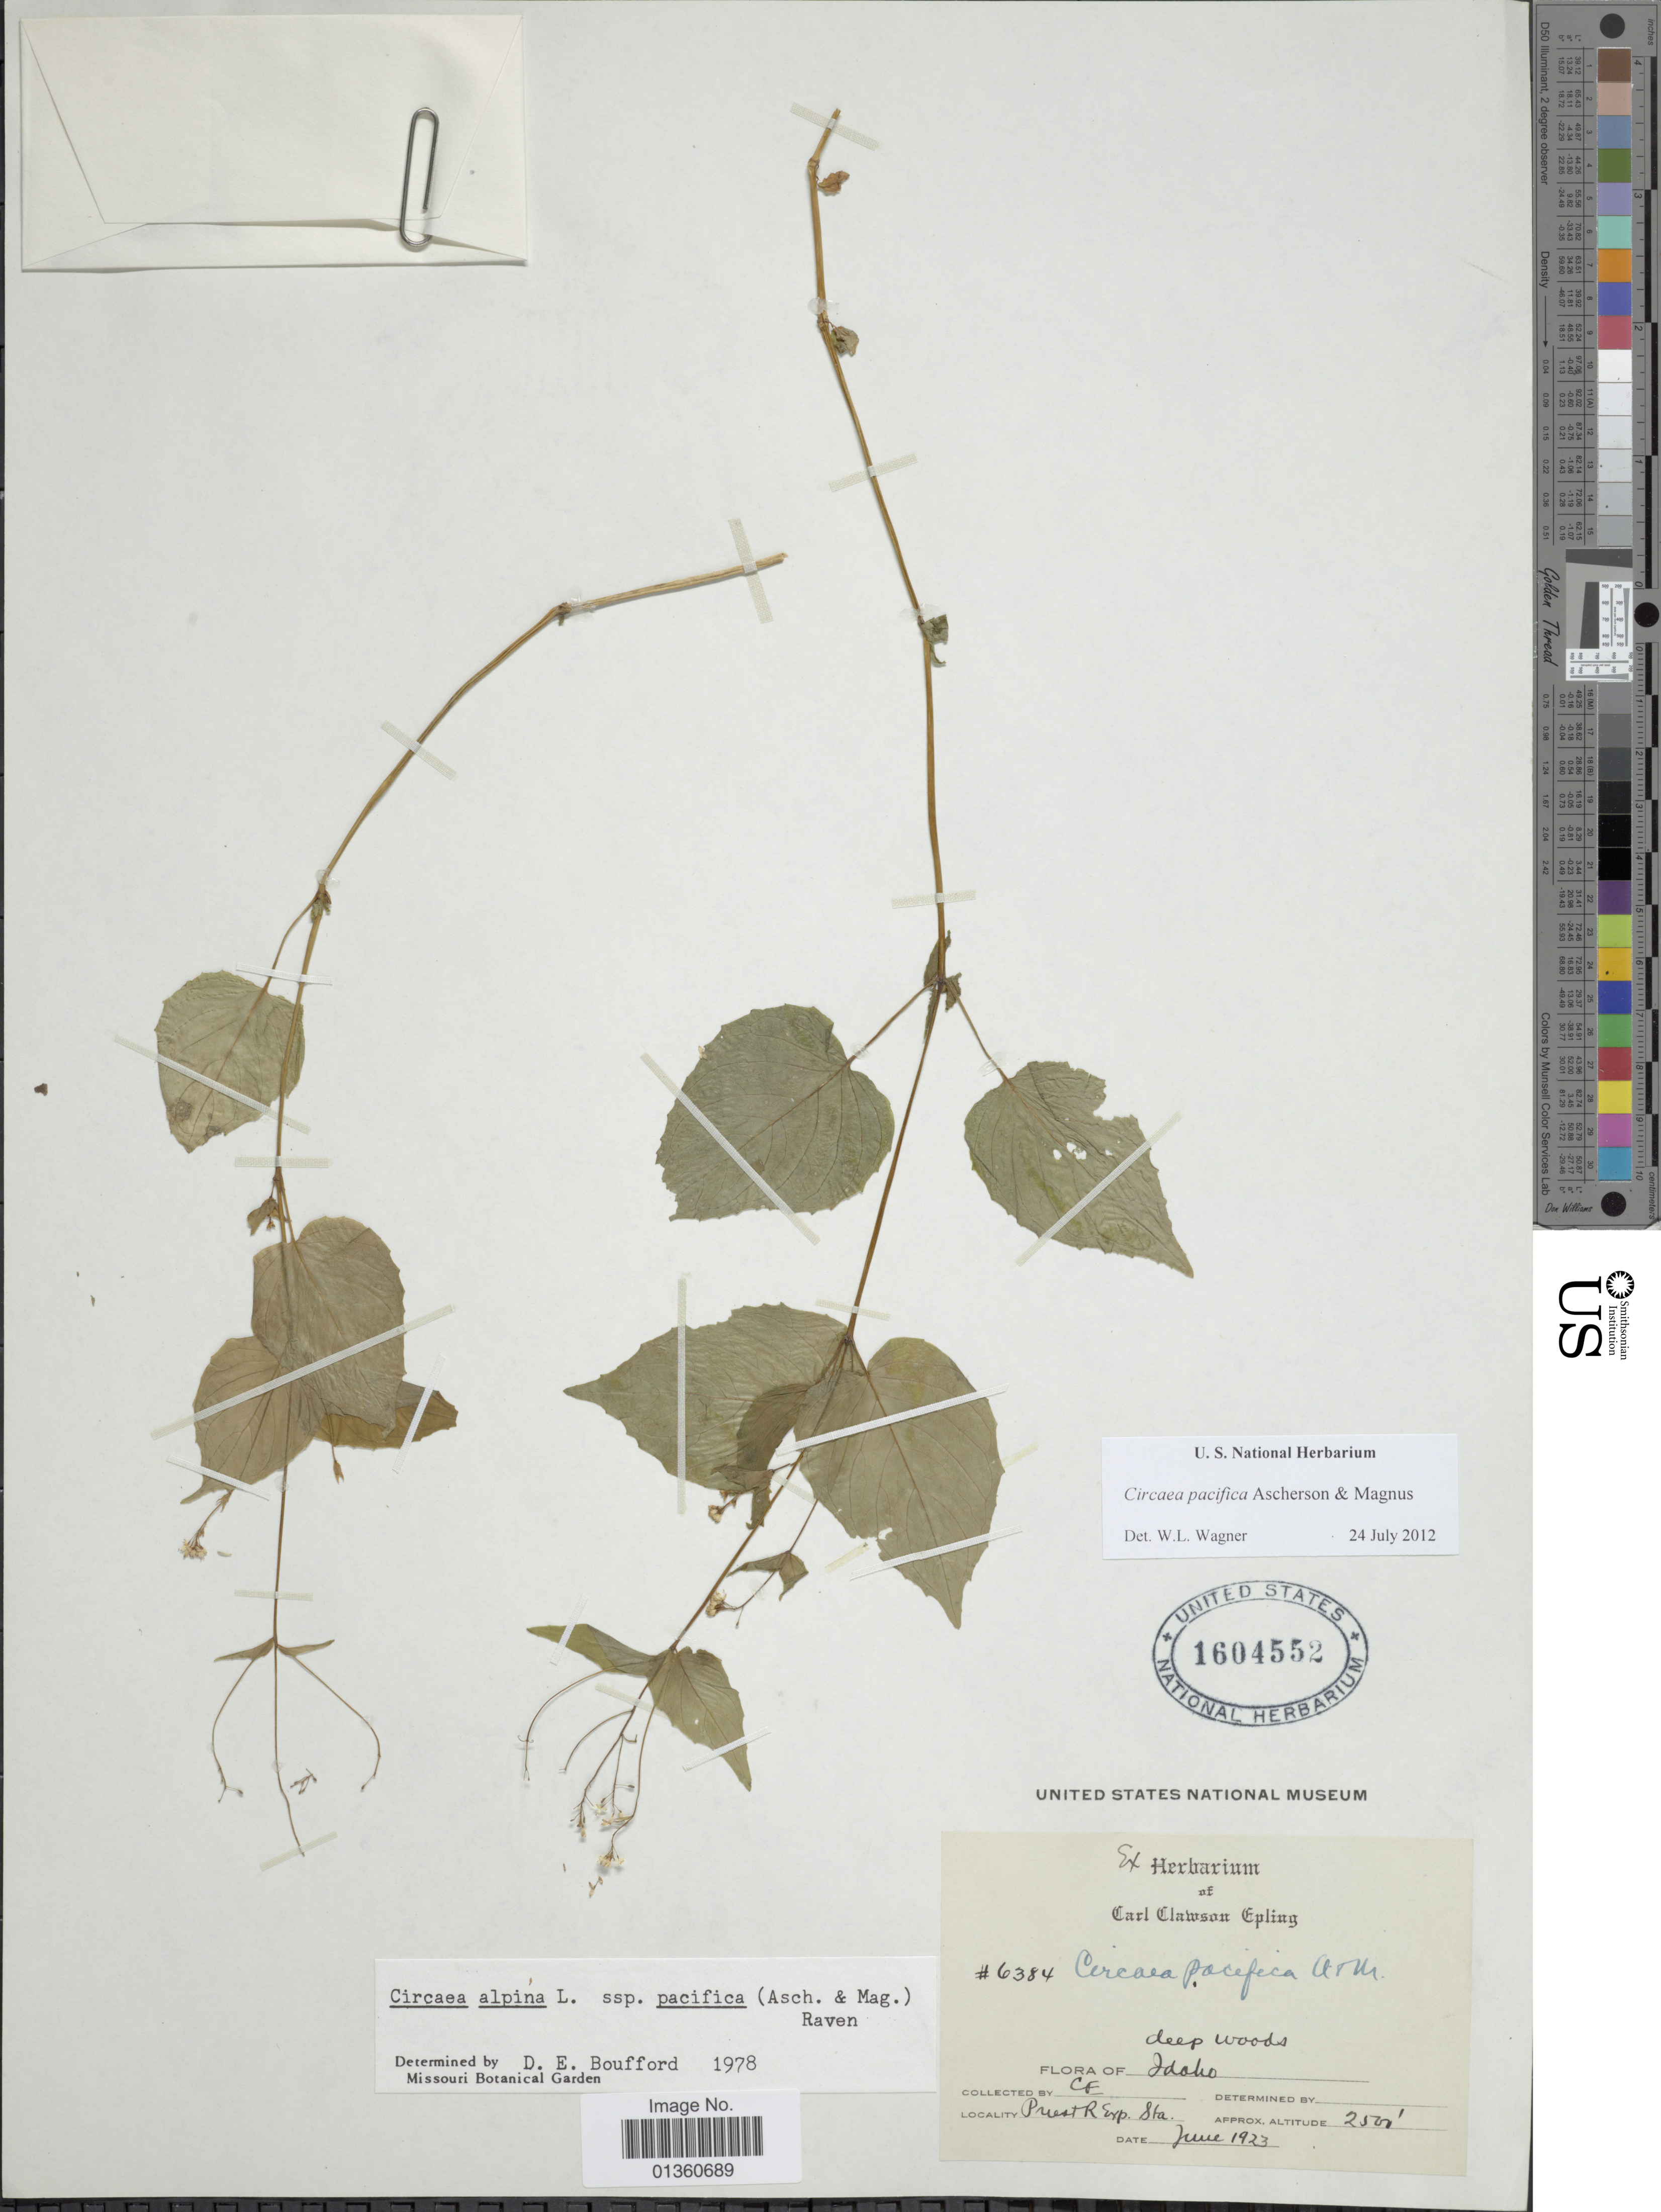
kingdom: Plantae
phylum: Tracheophyta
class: Magnoliopsida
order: Myrtales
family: Onagraceae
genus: Circaea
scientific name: Circaea pacifica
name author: Asch. & Magnus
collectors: C. C. Epling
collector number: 6384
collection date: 1923-06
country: United States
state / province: Idaho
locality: Priest R Exp. Sta.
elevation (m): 762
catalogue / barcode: US 1604552